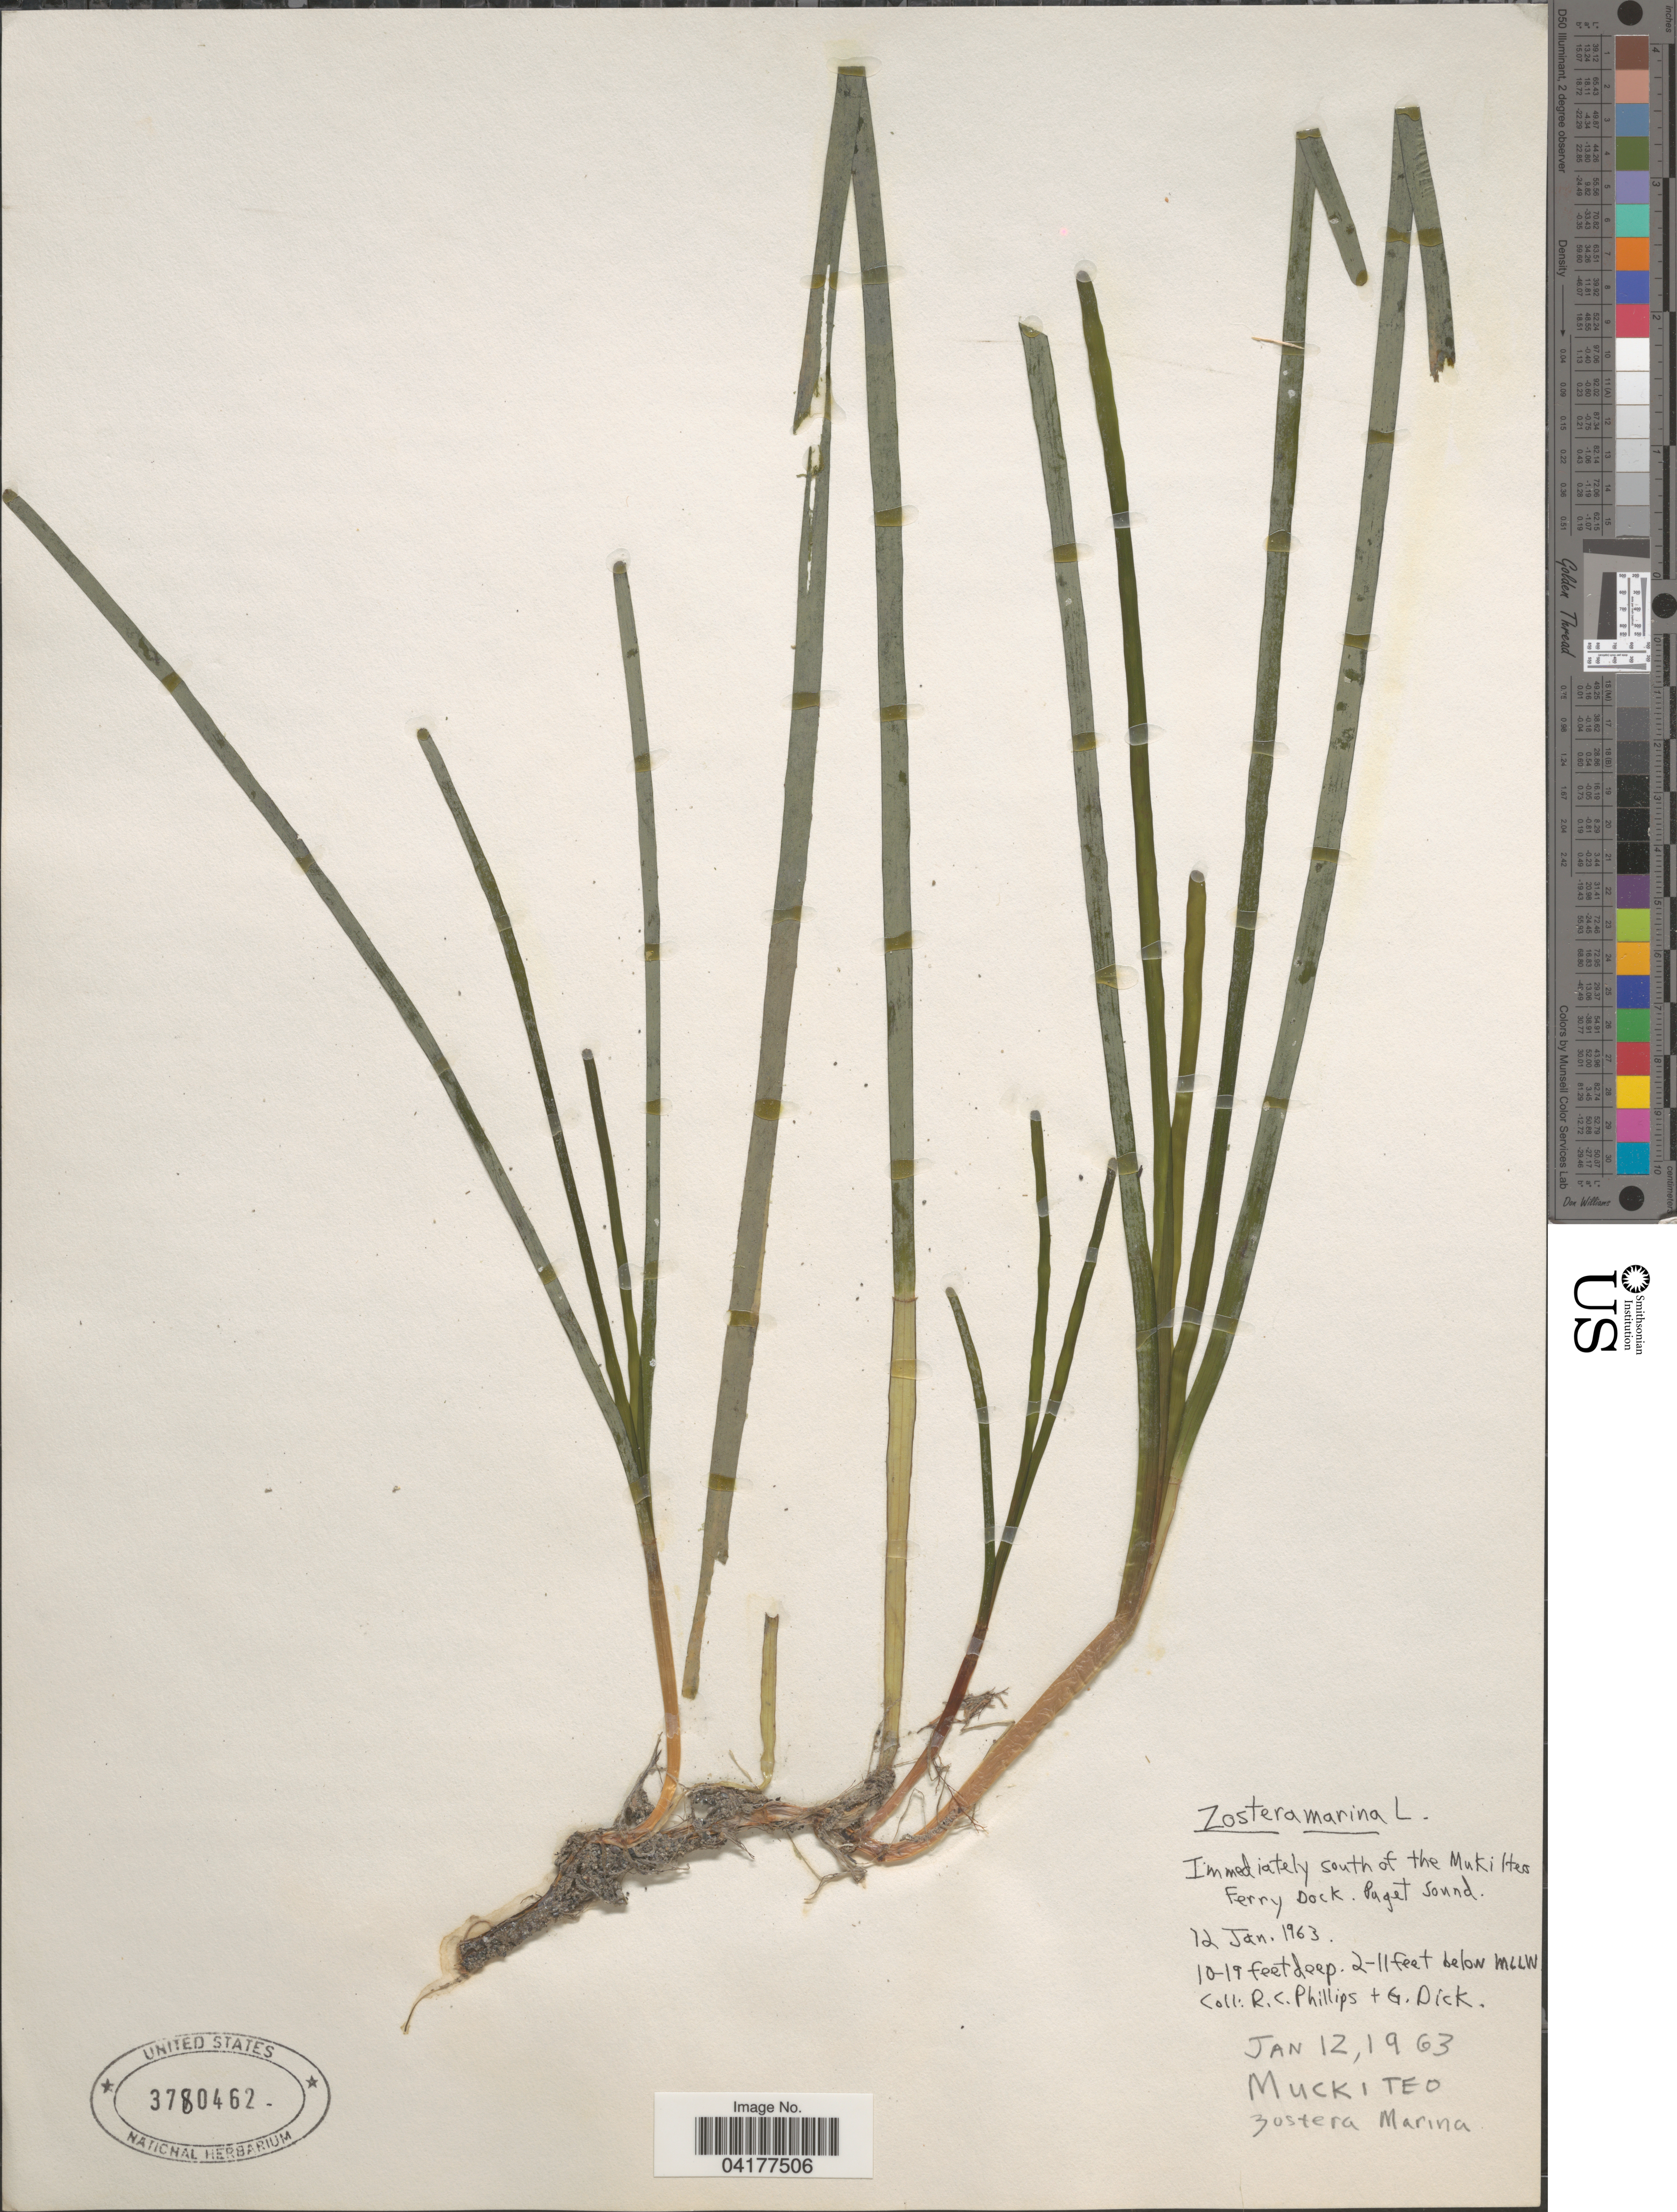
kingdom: Plantae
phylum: Tracheophyta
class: Liliopsida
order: Alismatales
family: Zosteraceae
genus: Zostera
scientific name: Zostera marina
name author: L.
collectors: R. C. Phillips & G. Dick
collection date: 1963-01-12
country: United States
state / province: Washington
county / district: King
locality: Immediately south of the Mukilteo Ferry Dock. Puget Sound. 2-11 feet below MLLW. Muckiteo.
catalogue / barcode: US 3780462